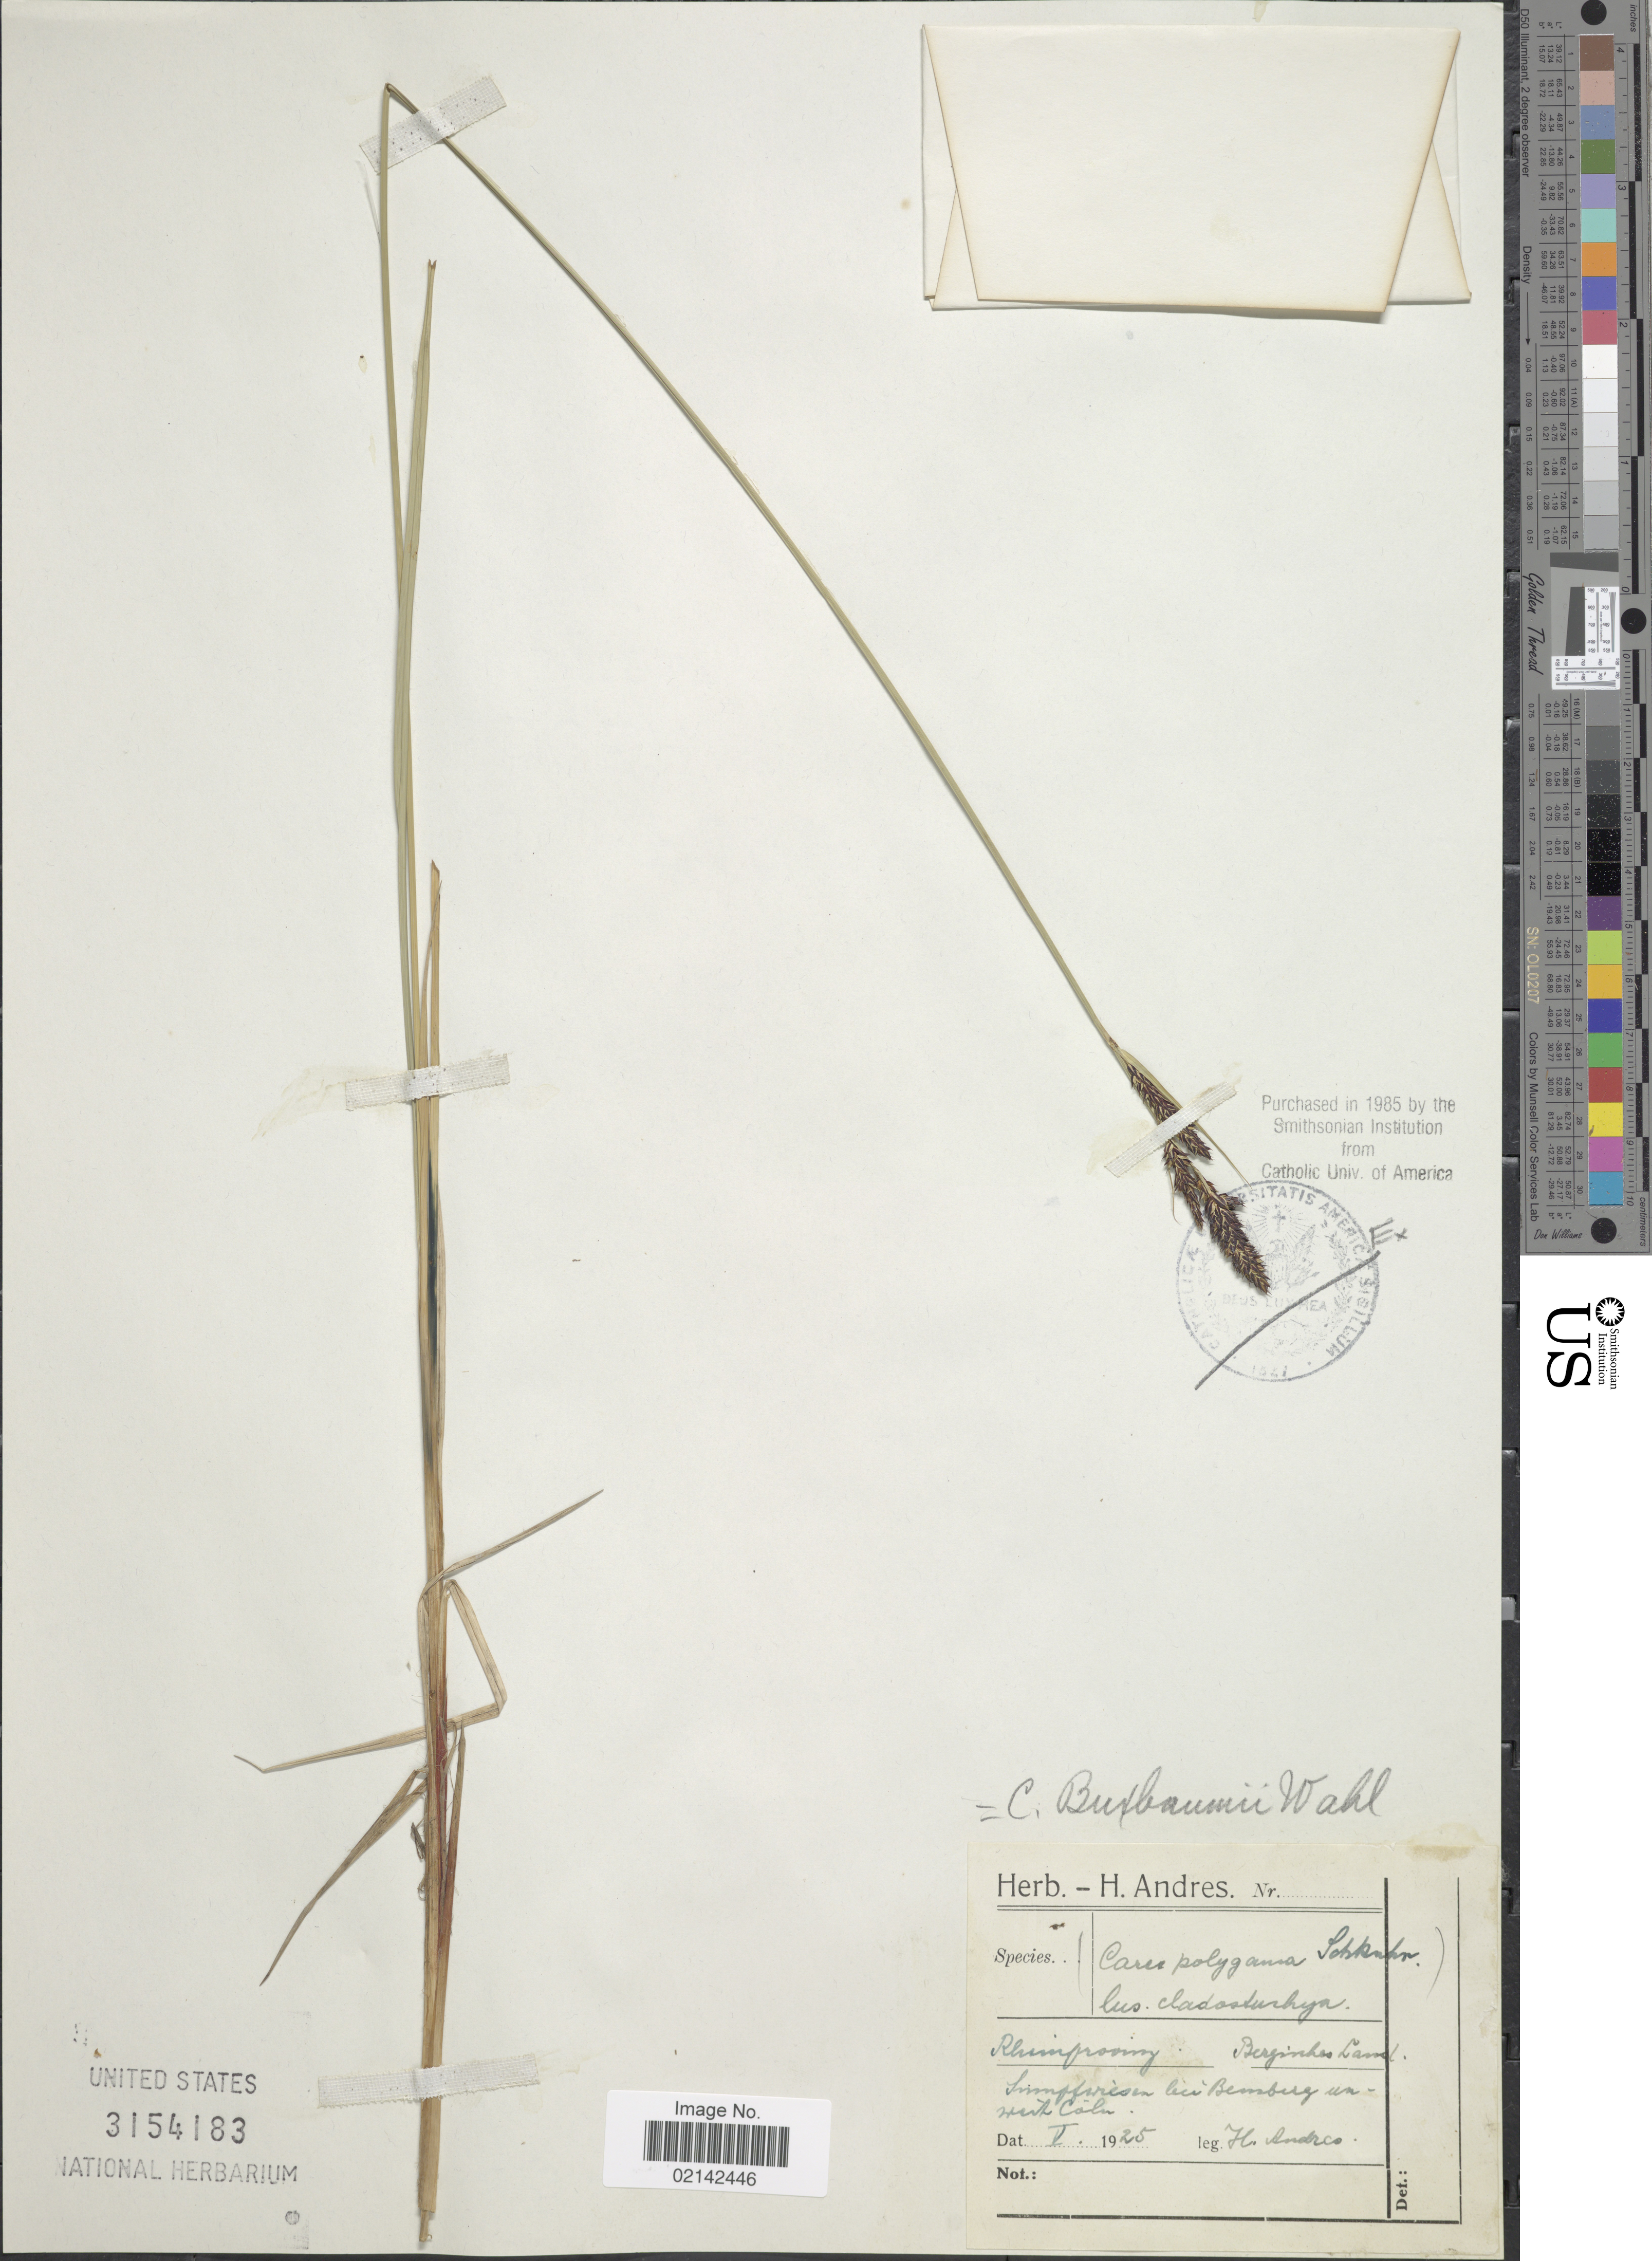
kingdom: Plantae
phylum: Tracheophyta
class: Liliopsida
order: Poales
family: Cyperaceae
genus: Carex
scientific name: Carex buxbaumii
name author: Wahlenb.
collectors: H. Andres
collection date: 1925-05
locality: Simmffwiesen bei bemberg unhertz Colon [interpreted]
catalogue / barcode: US 3154183